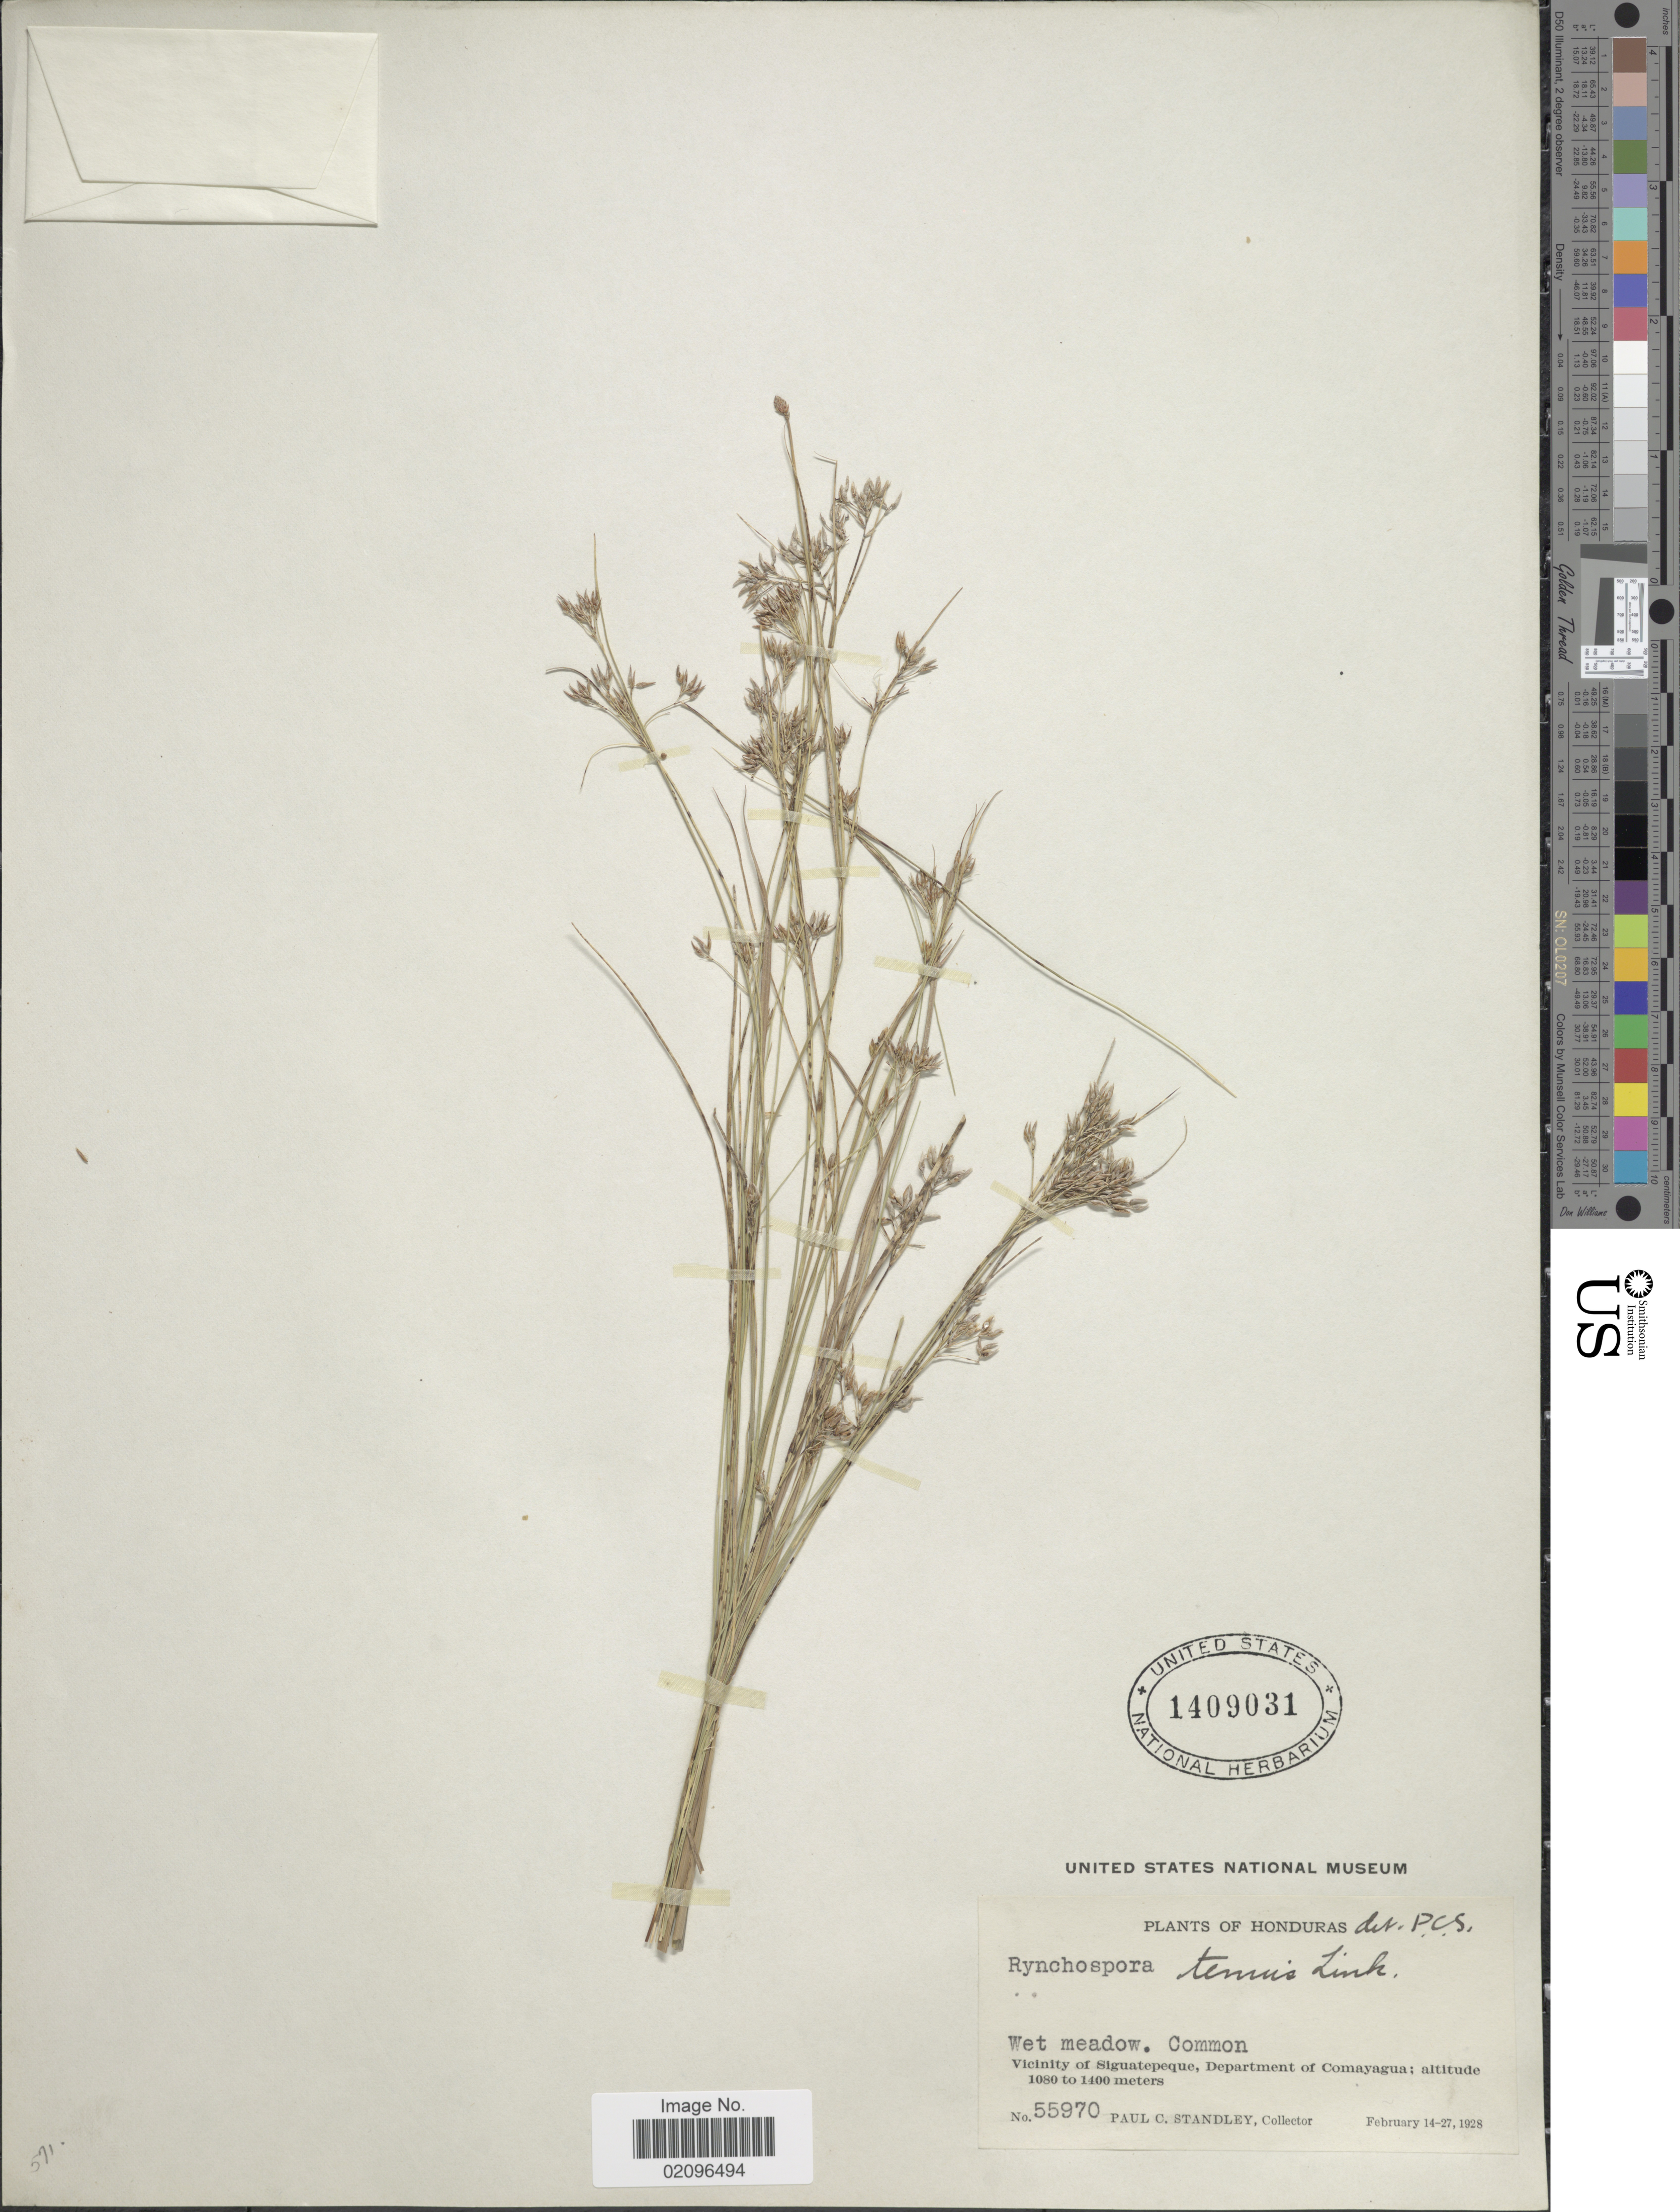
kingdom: Plantae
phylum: Tracheophyta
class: Liliopsida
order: Poales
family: Cyperaceae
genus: Rhynchospora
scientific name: Rhynchospora tenuis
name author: Link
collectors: P. C. Standley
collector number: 55970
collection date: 1928-02-14/1928-02-27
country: Honduras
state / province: Comayagua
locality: Wet meadow, Vicinity of Siguatepeque, Department of Comayagua.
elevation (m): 1080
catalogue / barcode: US 1409031